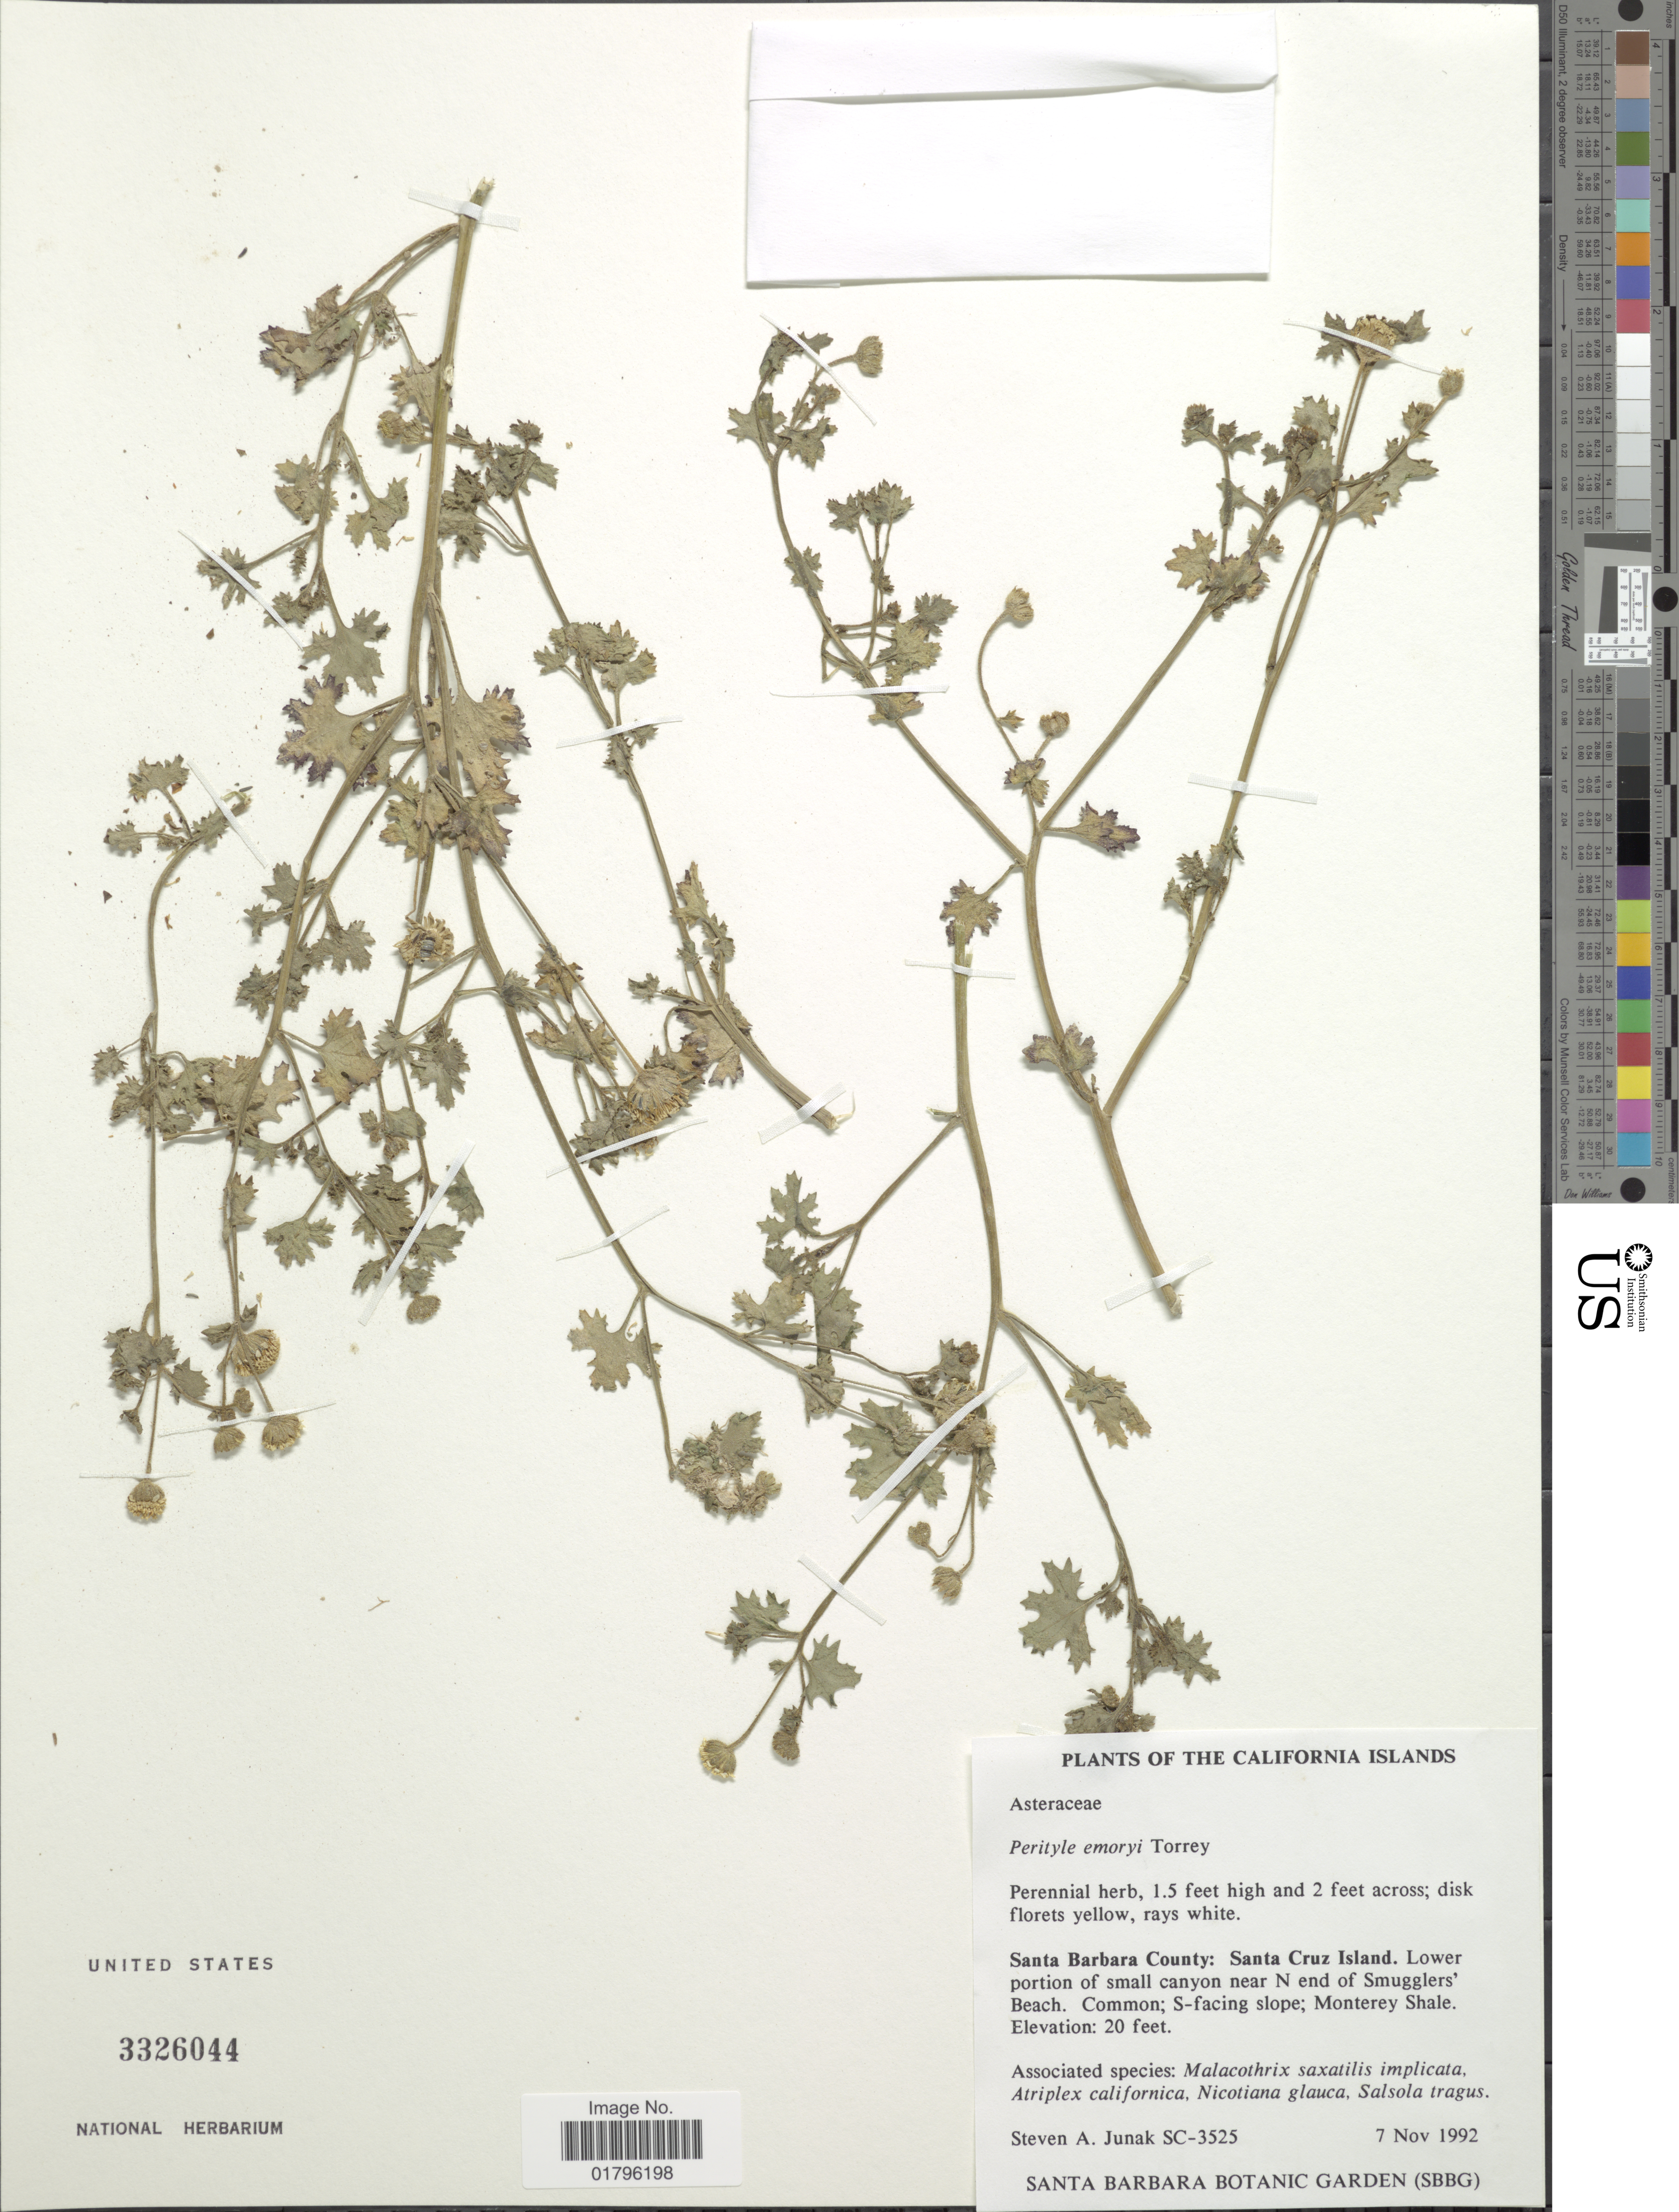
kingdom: Plantae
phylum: Tracheophyta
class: Magnoliopsida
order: Asterales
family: Asteraceae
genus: Perityle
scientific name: Perityle emoryi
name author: Torr.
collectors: S. Junak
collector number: SC-3525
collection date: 1992-11-07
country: United States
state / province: California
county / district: Santa Barbara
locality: California Islands. Santa Barbara County: Santa Cruz Island. Lower portion of small canyon near N end of Smugglers' Beach. S-facing slope; Monterey Shale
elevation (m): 6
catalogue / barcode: US 3326044